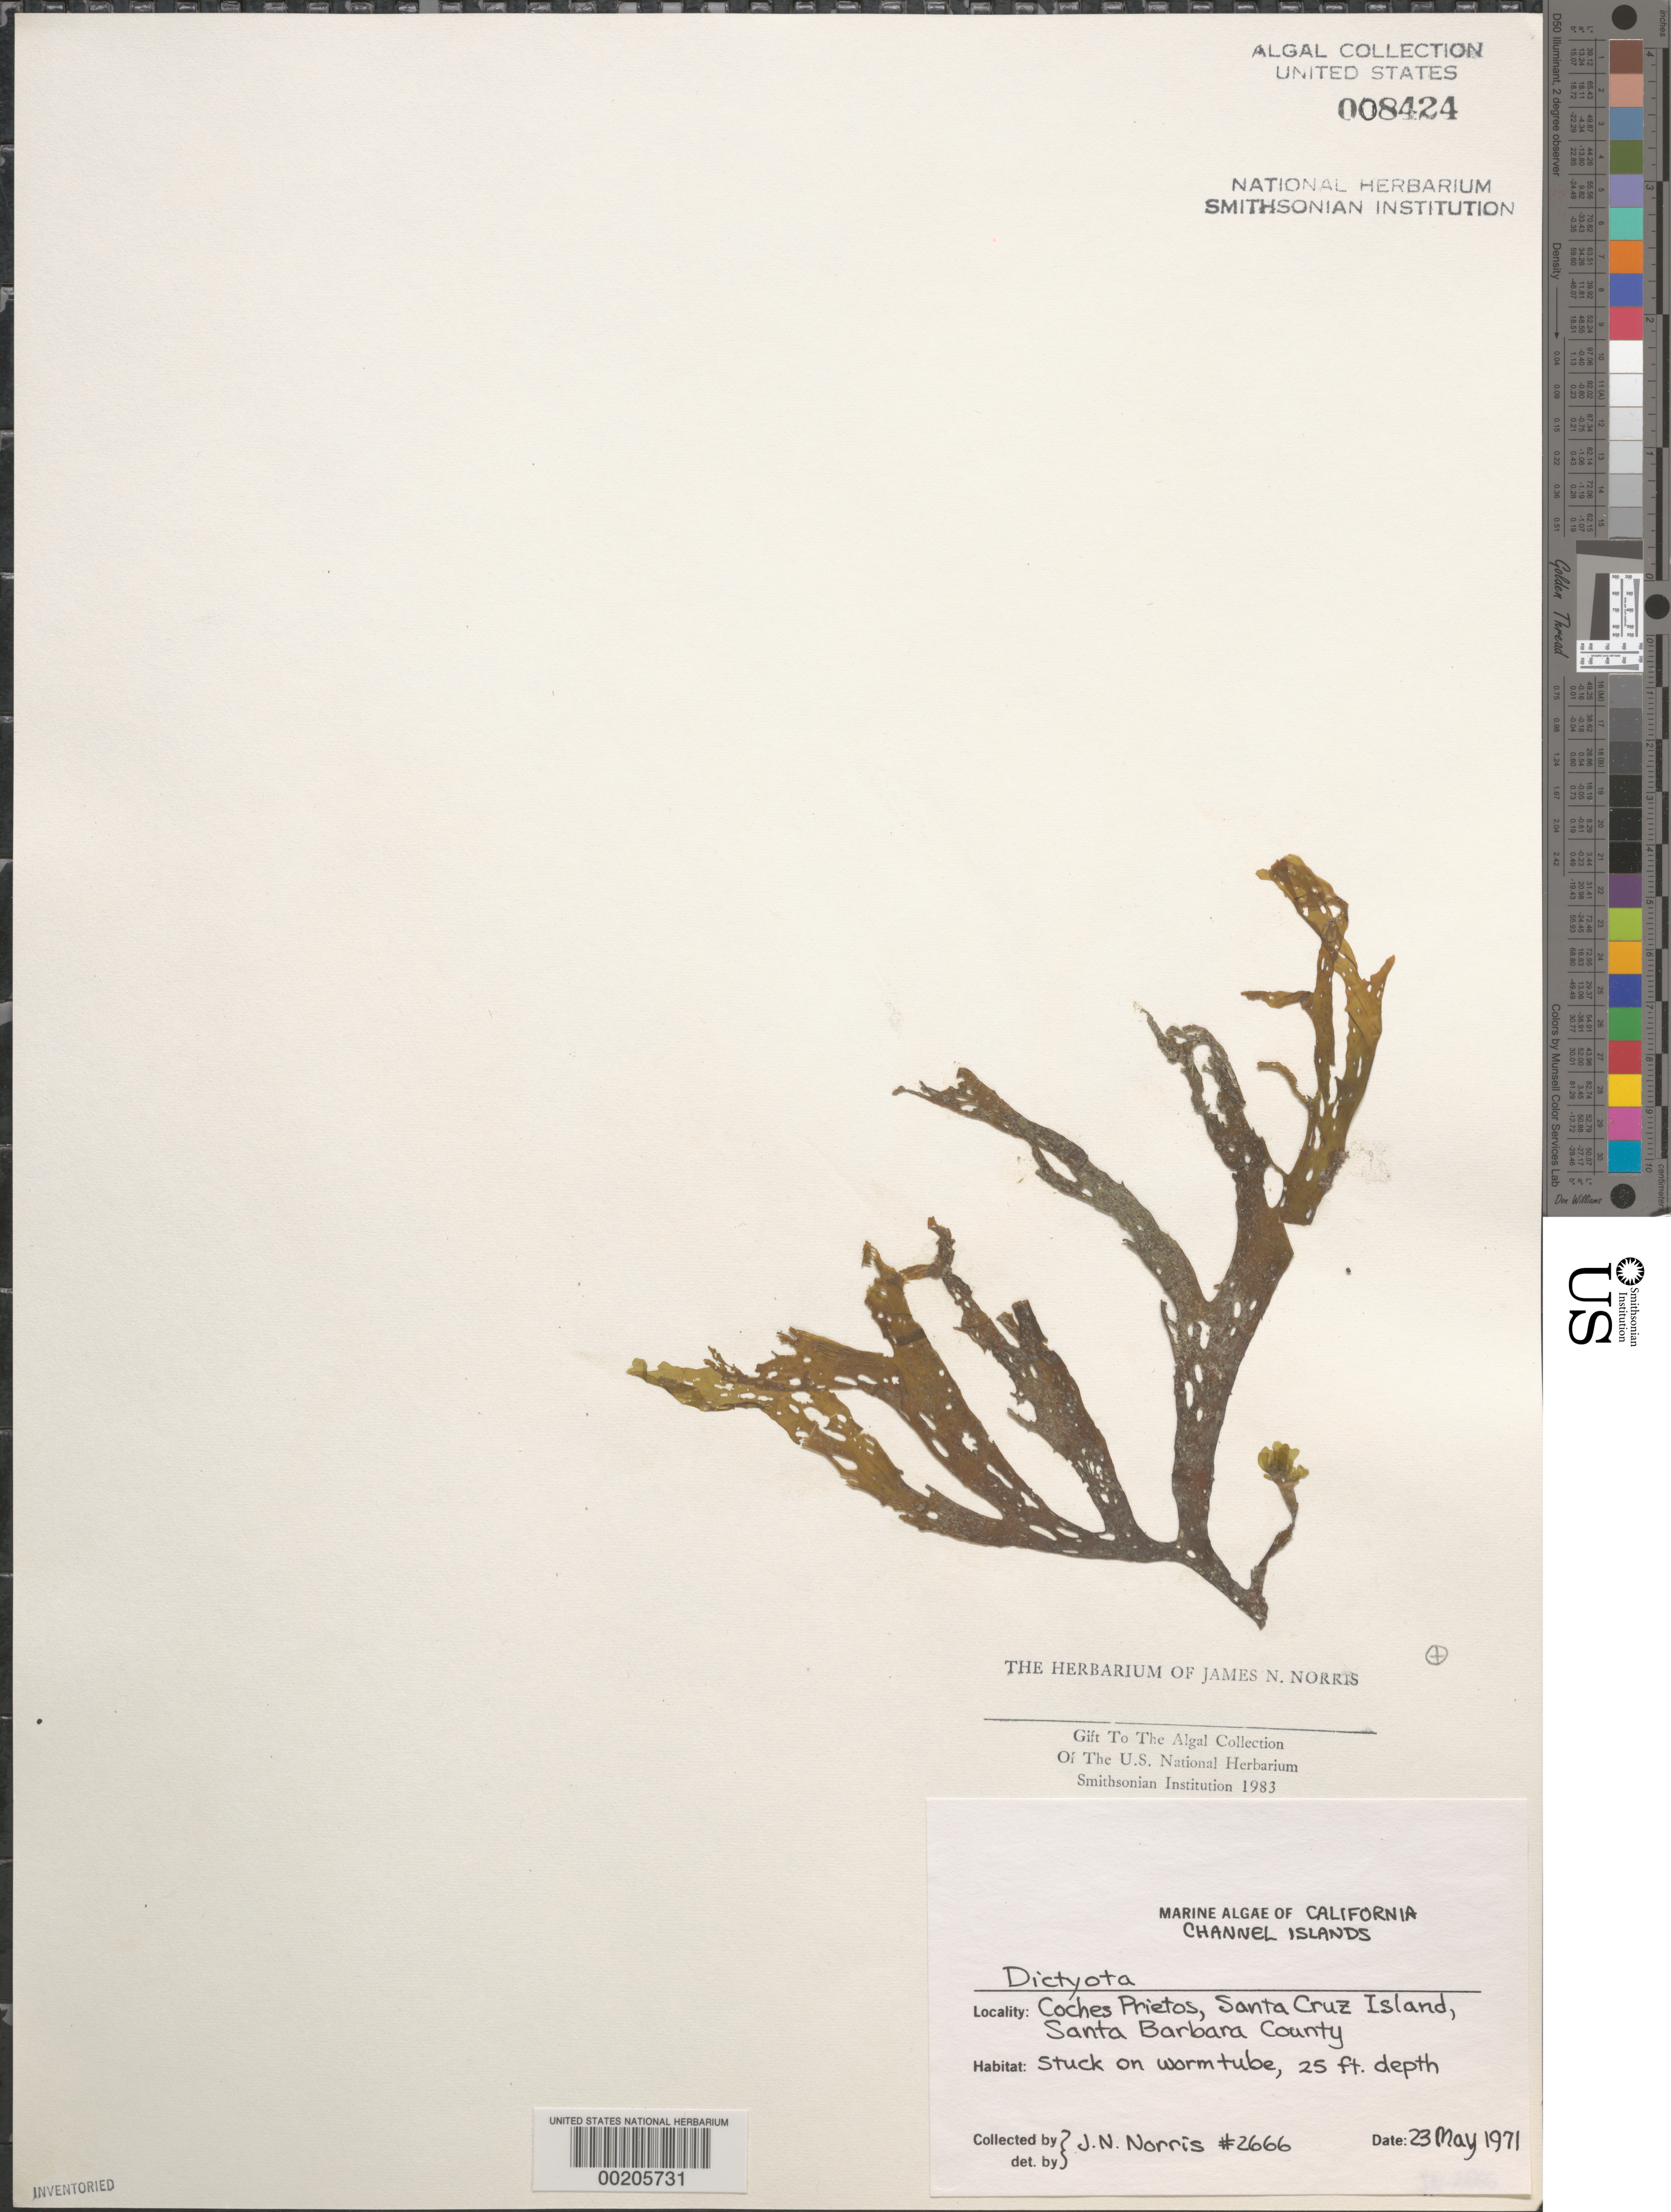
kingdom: Chromista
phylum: Ochrophyta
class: Phaeophyceae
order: Dictyotales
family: Dictyotaceae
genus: Dictyota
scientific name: Dictyota sp.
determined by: Norris, James N.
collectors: J. N. Norris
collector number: JN-2666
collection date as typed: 23 May 1971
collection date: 1971-05-23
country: United States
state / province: California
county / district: Santa Barbara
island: Santa Cruz Island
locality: Coches Prietos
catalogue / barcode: US 8424